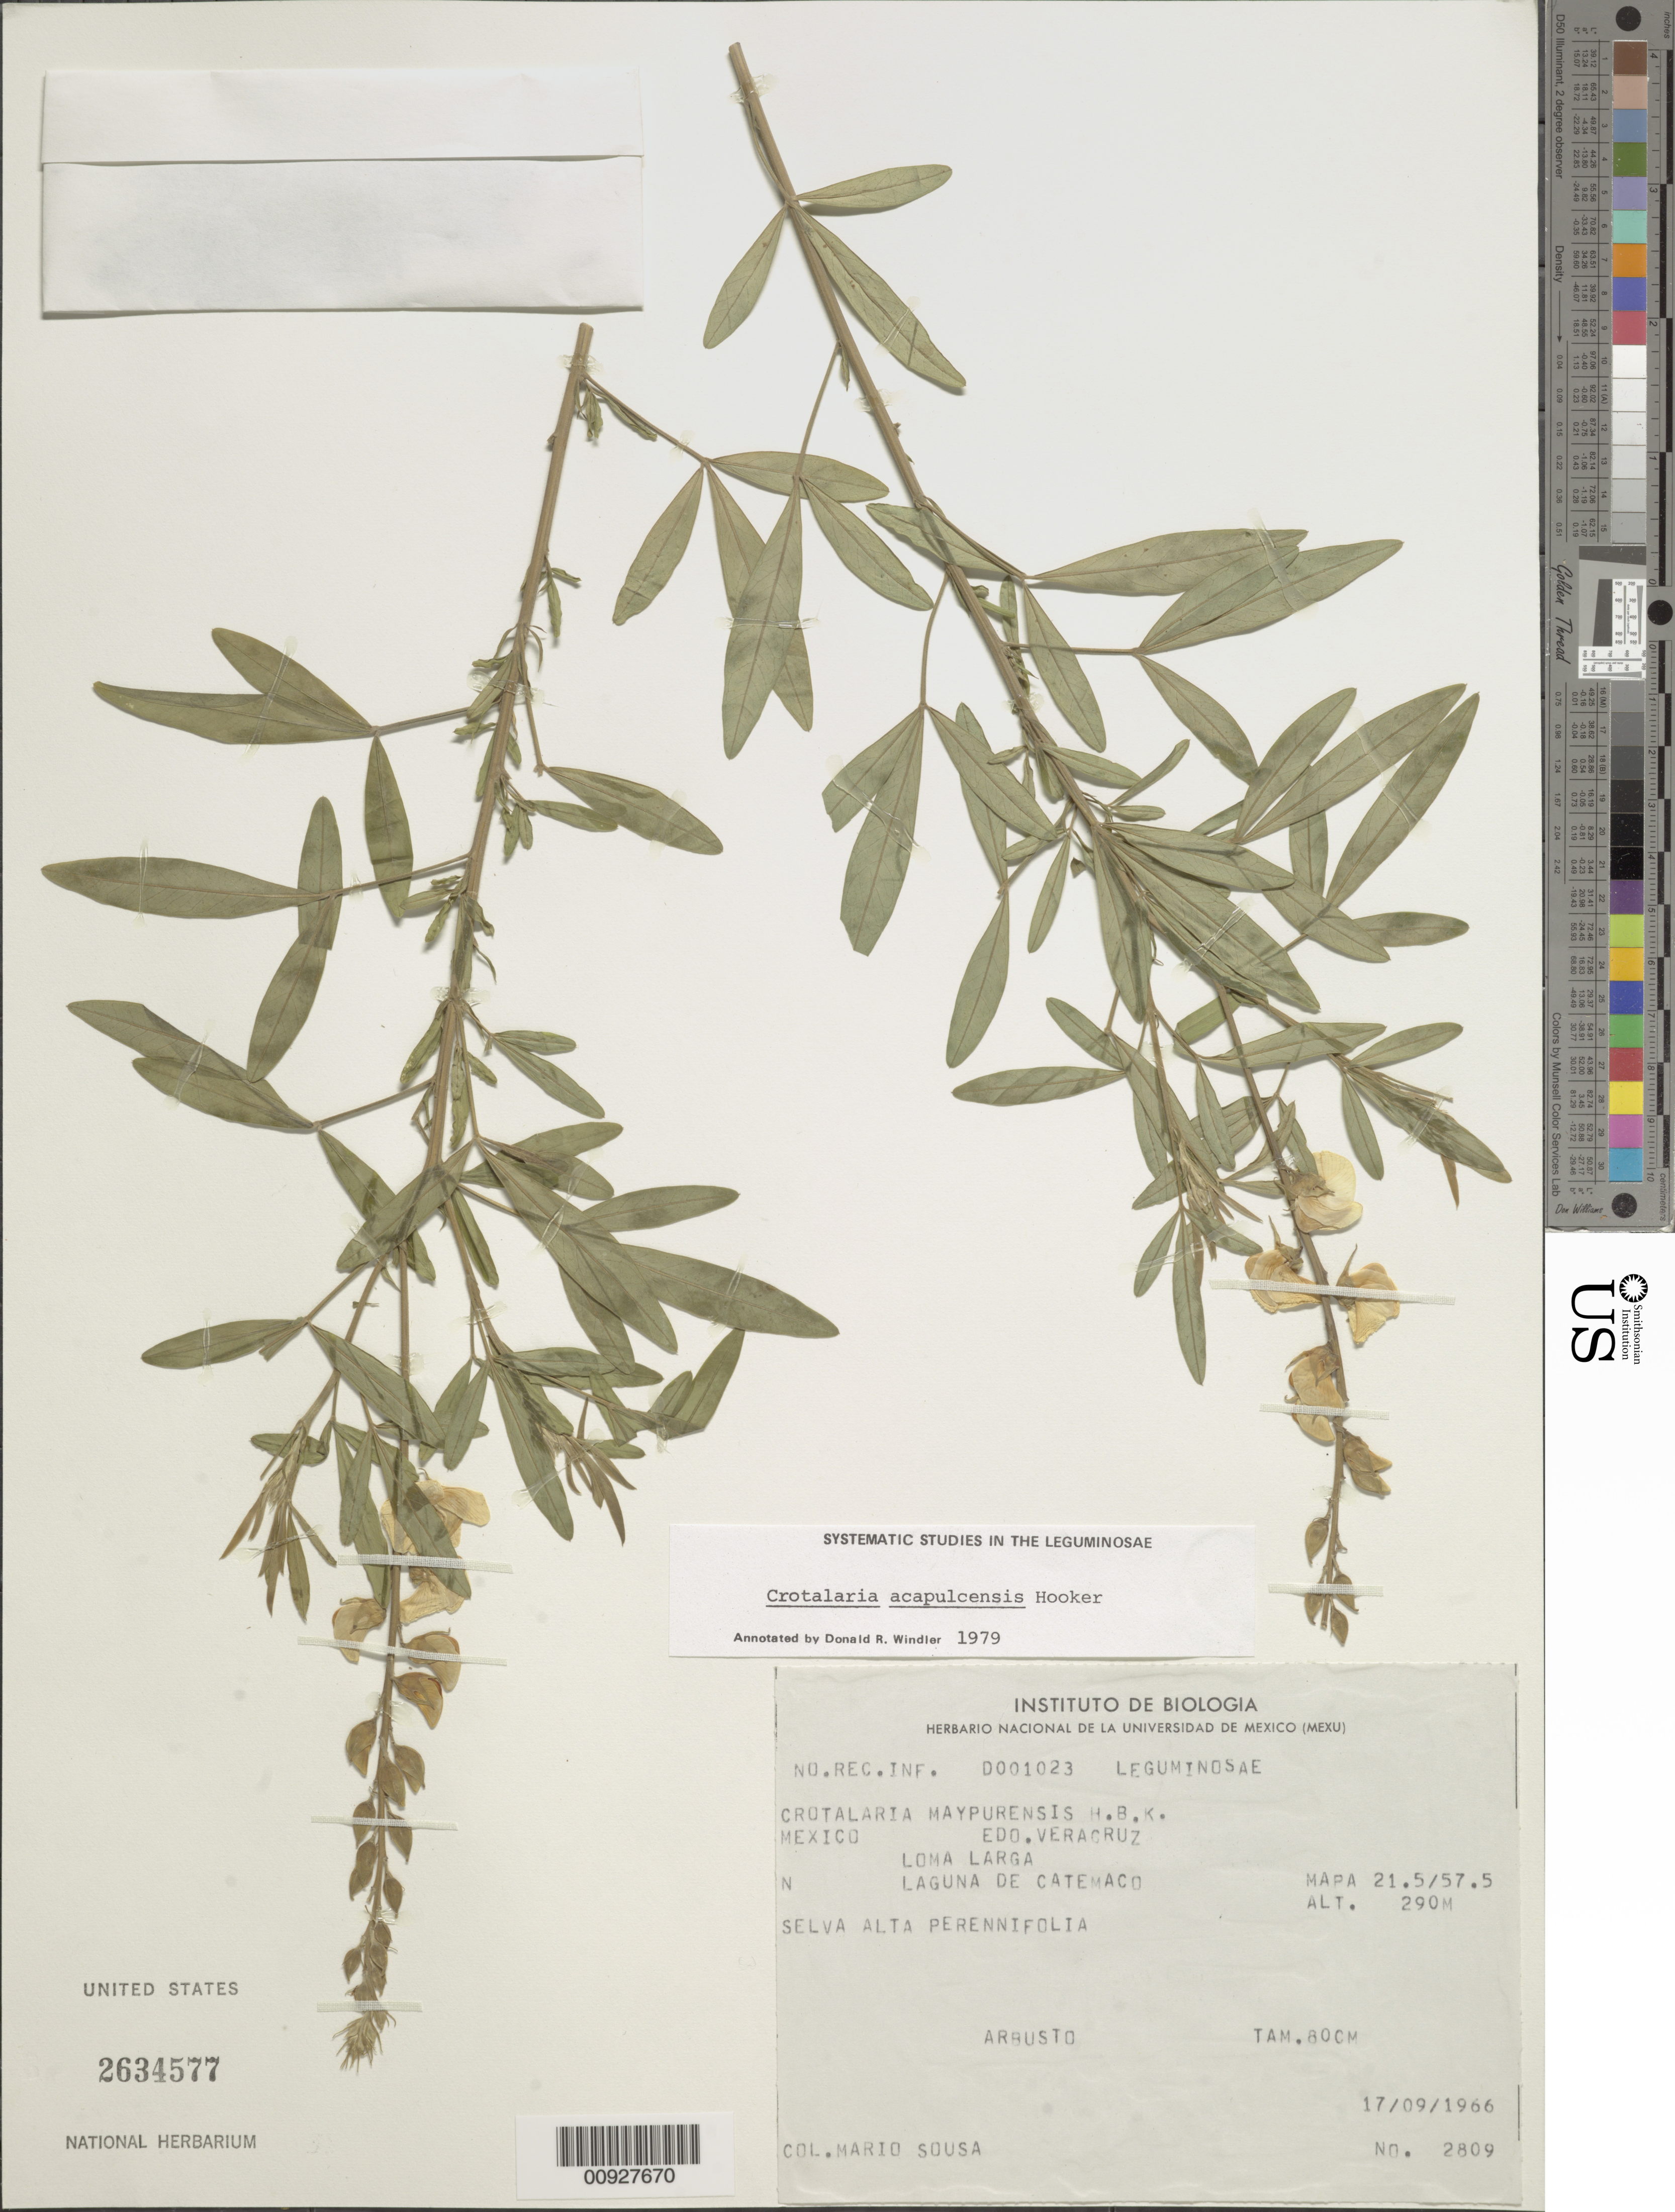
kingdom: Plantae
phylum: Tracheophyta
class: Magnoliopsida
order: Fabales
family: Fabaceae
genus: Crotalaria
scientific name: Crotalaria acapulcensis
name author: Hook. & Arn.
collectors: M. Sousa S.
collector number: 2809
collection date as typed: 17 Sep 1966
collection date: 1966-09-17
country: Mexico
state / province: Veracruz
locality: Edo. Veracruz: Loma Larga, N Laguna de Catemaco. Mapa 21.5/57.5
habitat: Selva alta perennifolia.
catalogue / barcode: US 2634577